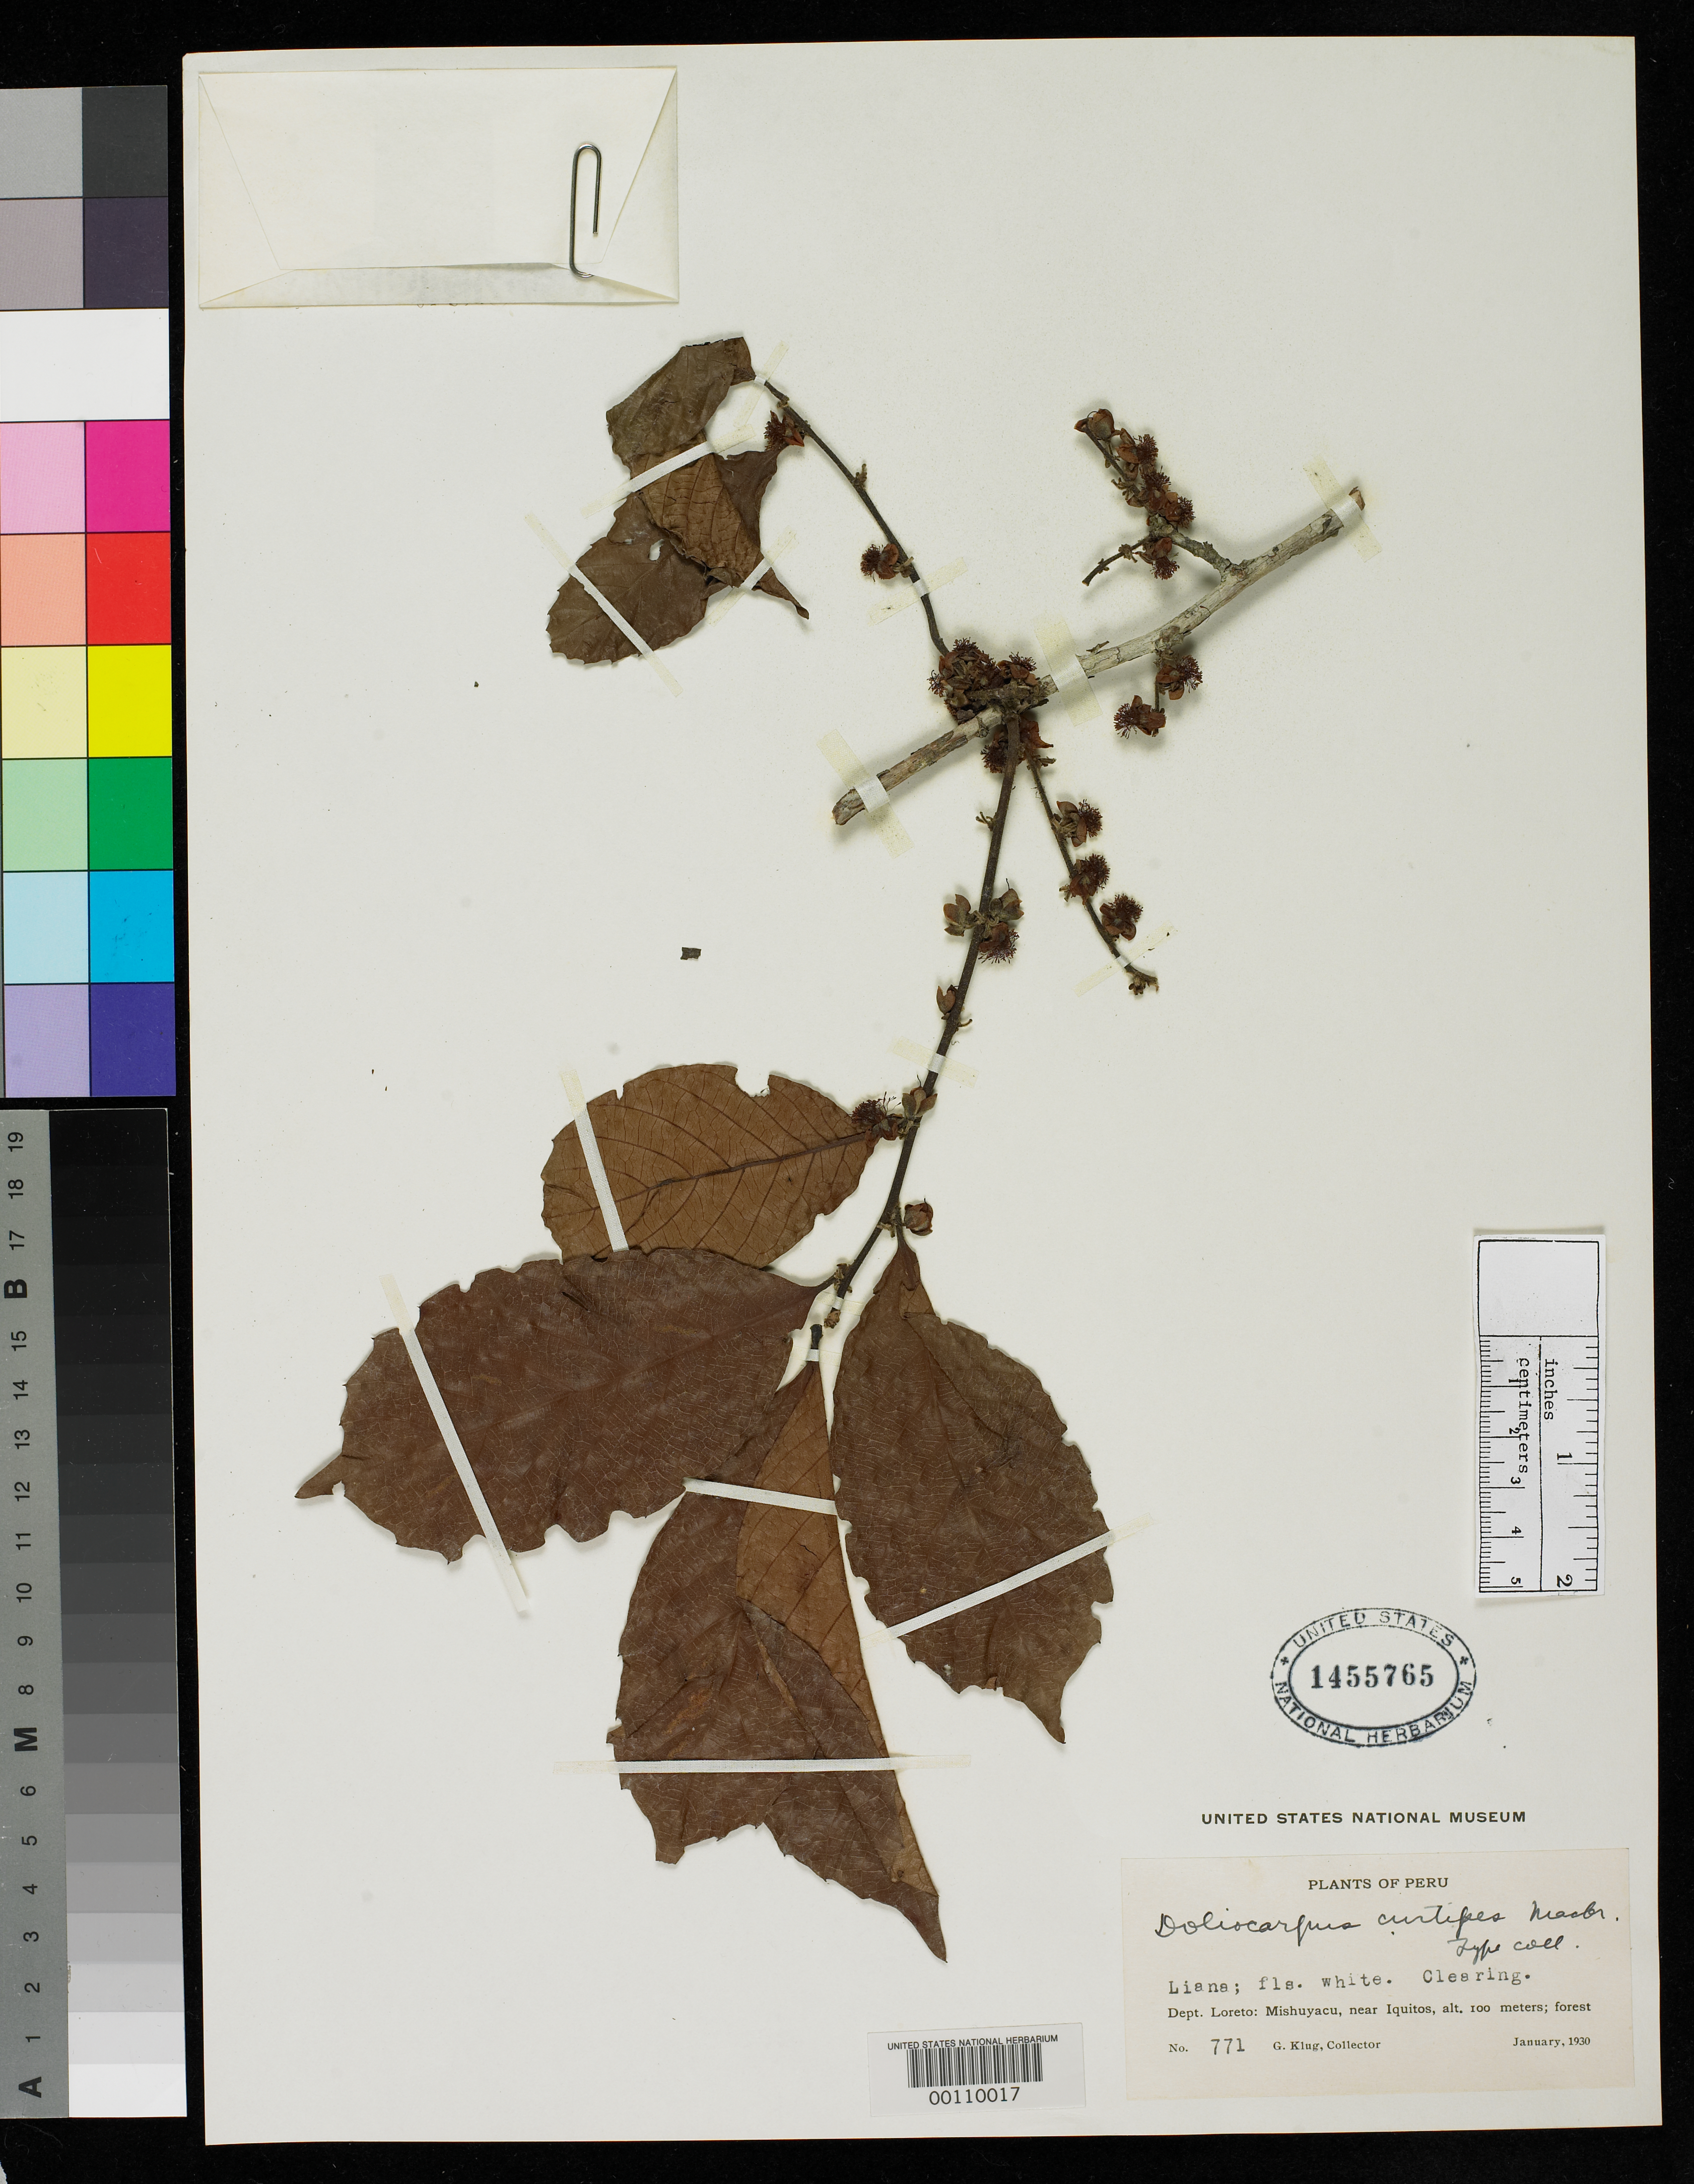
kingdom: Plantae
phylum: Tracheophyta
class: Magnoliopsida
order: Dilleniales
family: Dilleniaceae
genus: Doliocarpus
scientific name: Doliocarpus curtipes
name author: J.F. Macbr.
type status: Isotype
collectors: G. Klug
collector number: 771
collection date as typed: Jan 1930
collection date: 1930-01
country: Peru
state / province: Loreto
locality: Mishuyacu, near Iquitos.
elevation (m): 100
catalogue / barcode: US 1455765